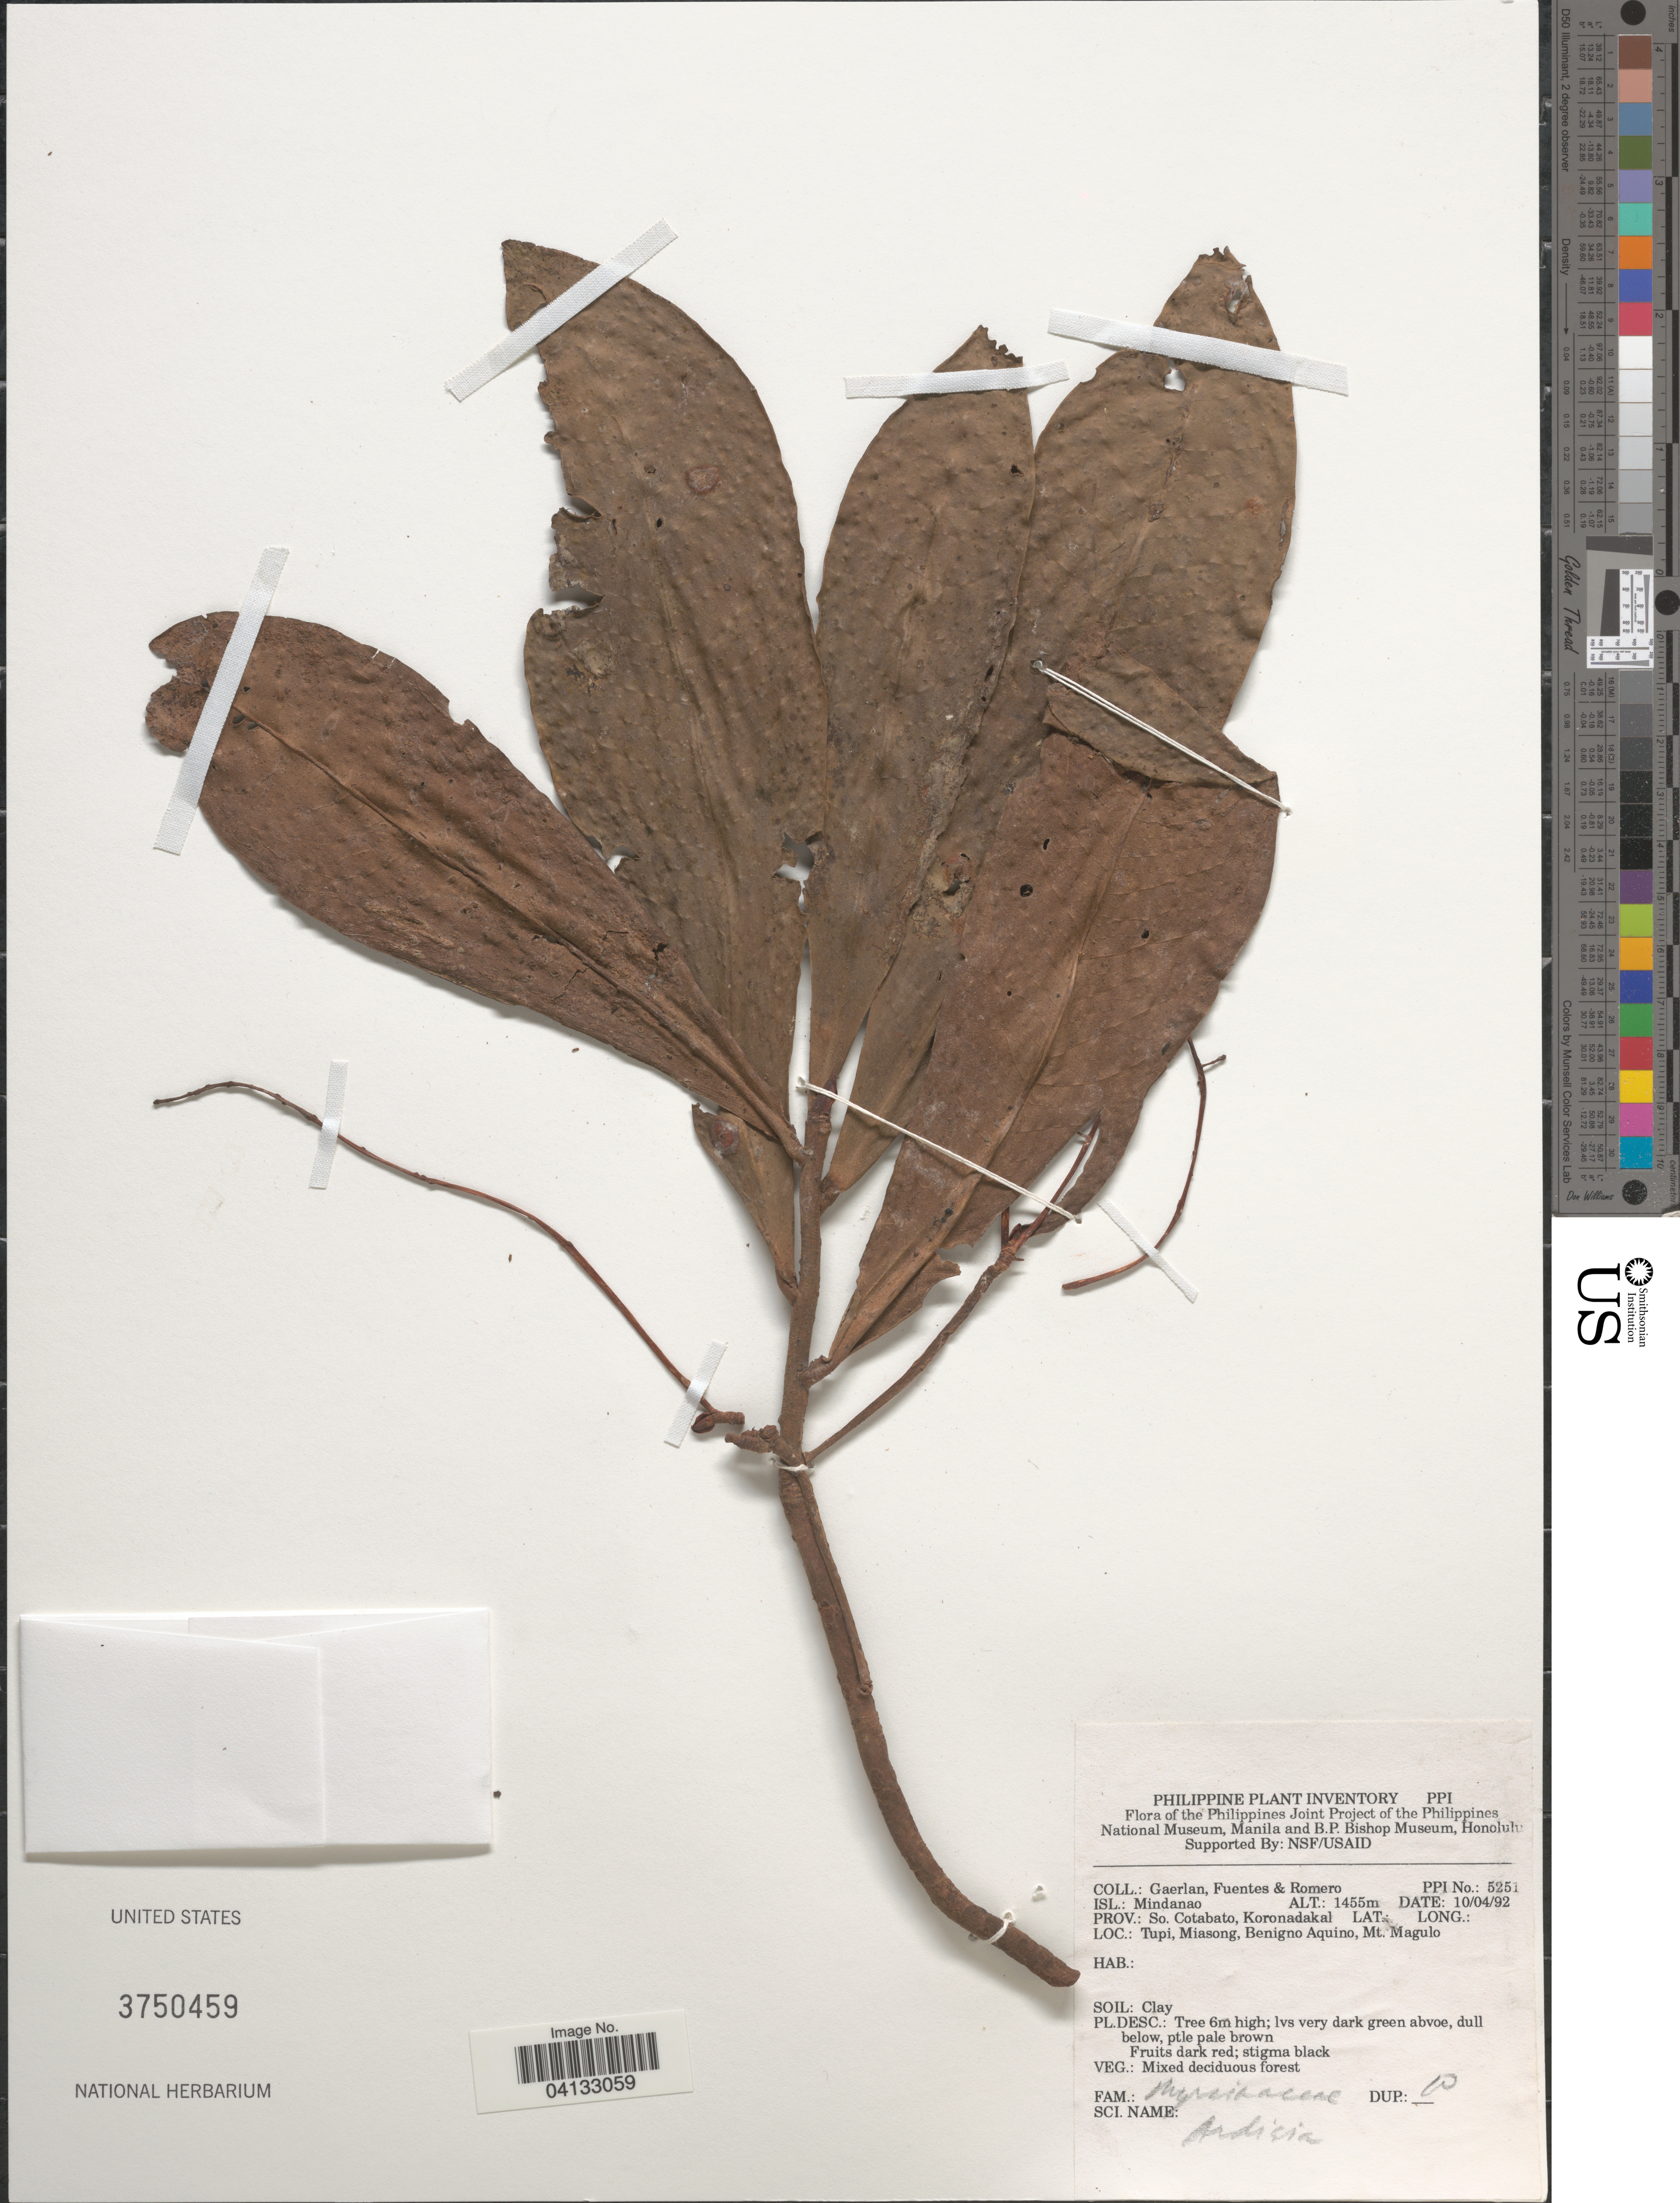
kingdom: Plantae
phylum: Tracheophyta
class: Magnoliopsida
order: Ericales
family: Primulaceae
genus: Ardisia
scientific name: Ardisia sp.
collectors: Gaerlan, -. Fuentes & -. Romero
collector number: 5251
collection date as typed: Transcribed d/m/y: 10/4/92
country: Philippines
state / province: Soccsksargen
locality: Isl.: Mindanao. Prov.: So. Cotabato, Koronadakal. Tupi, Miasong, Benigno Aquino, Mt. Magulo.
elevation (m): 1455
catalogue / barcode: US 3750459